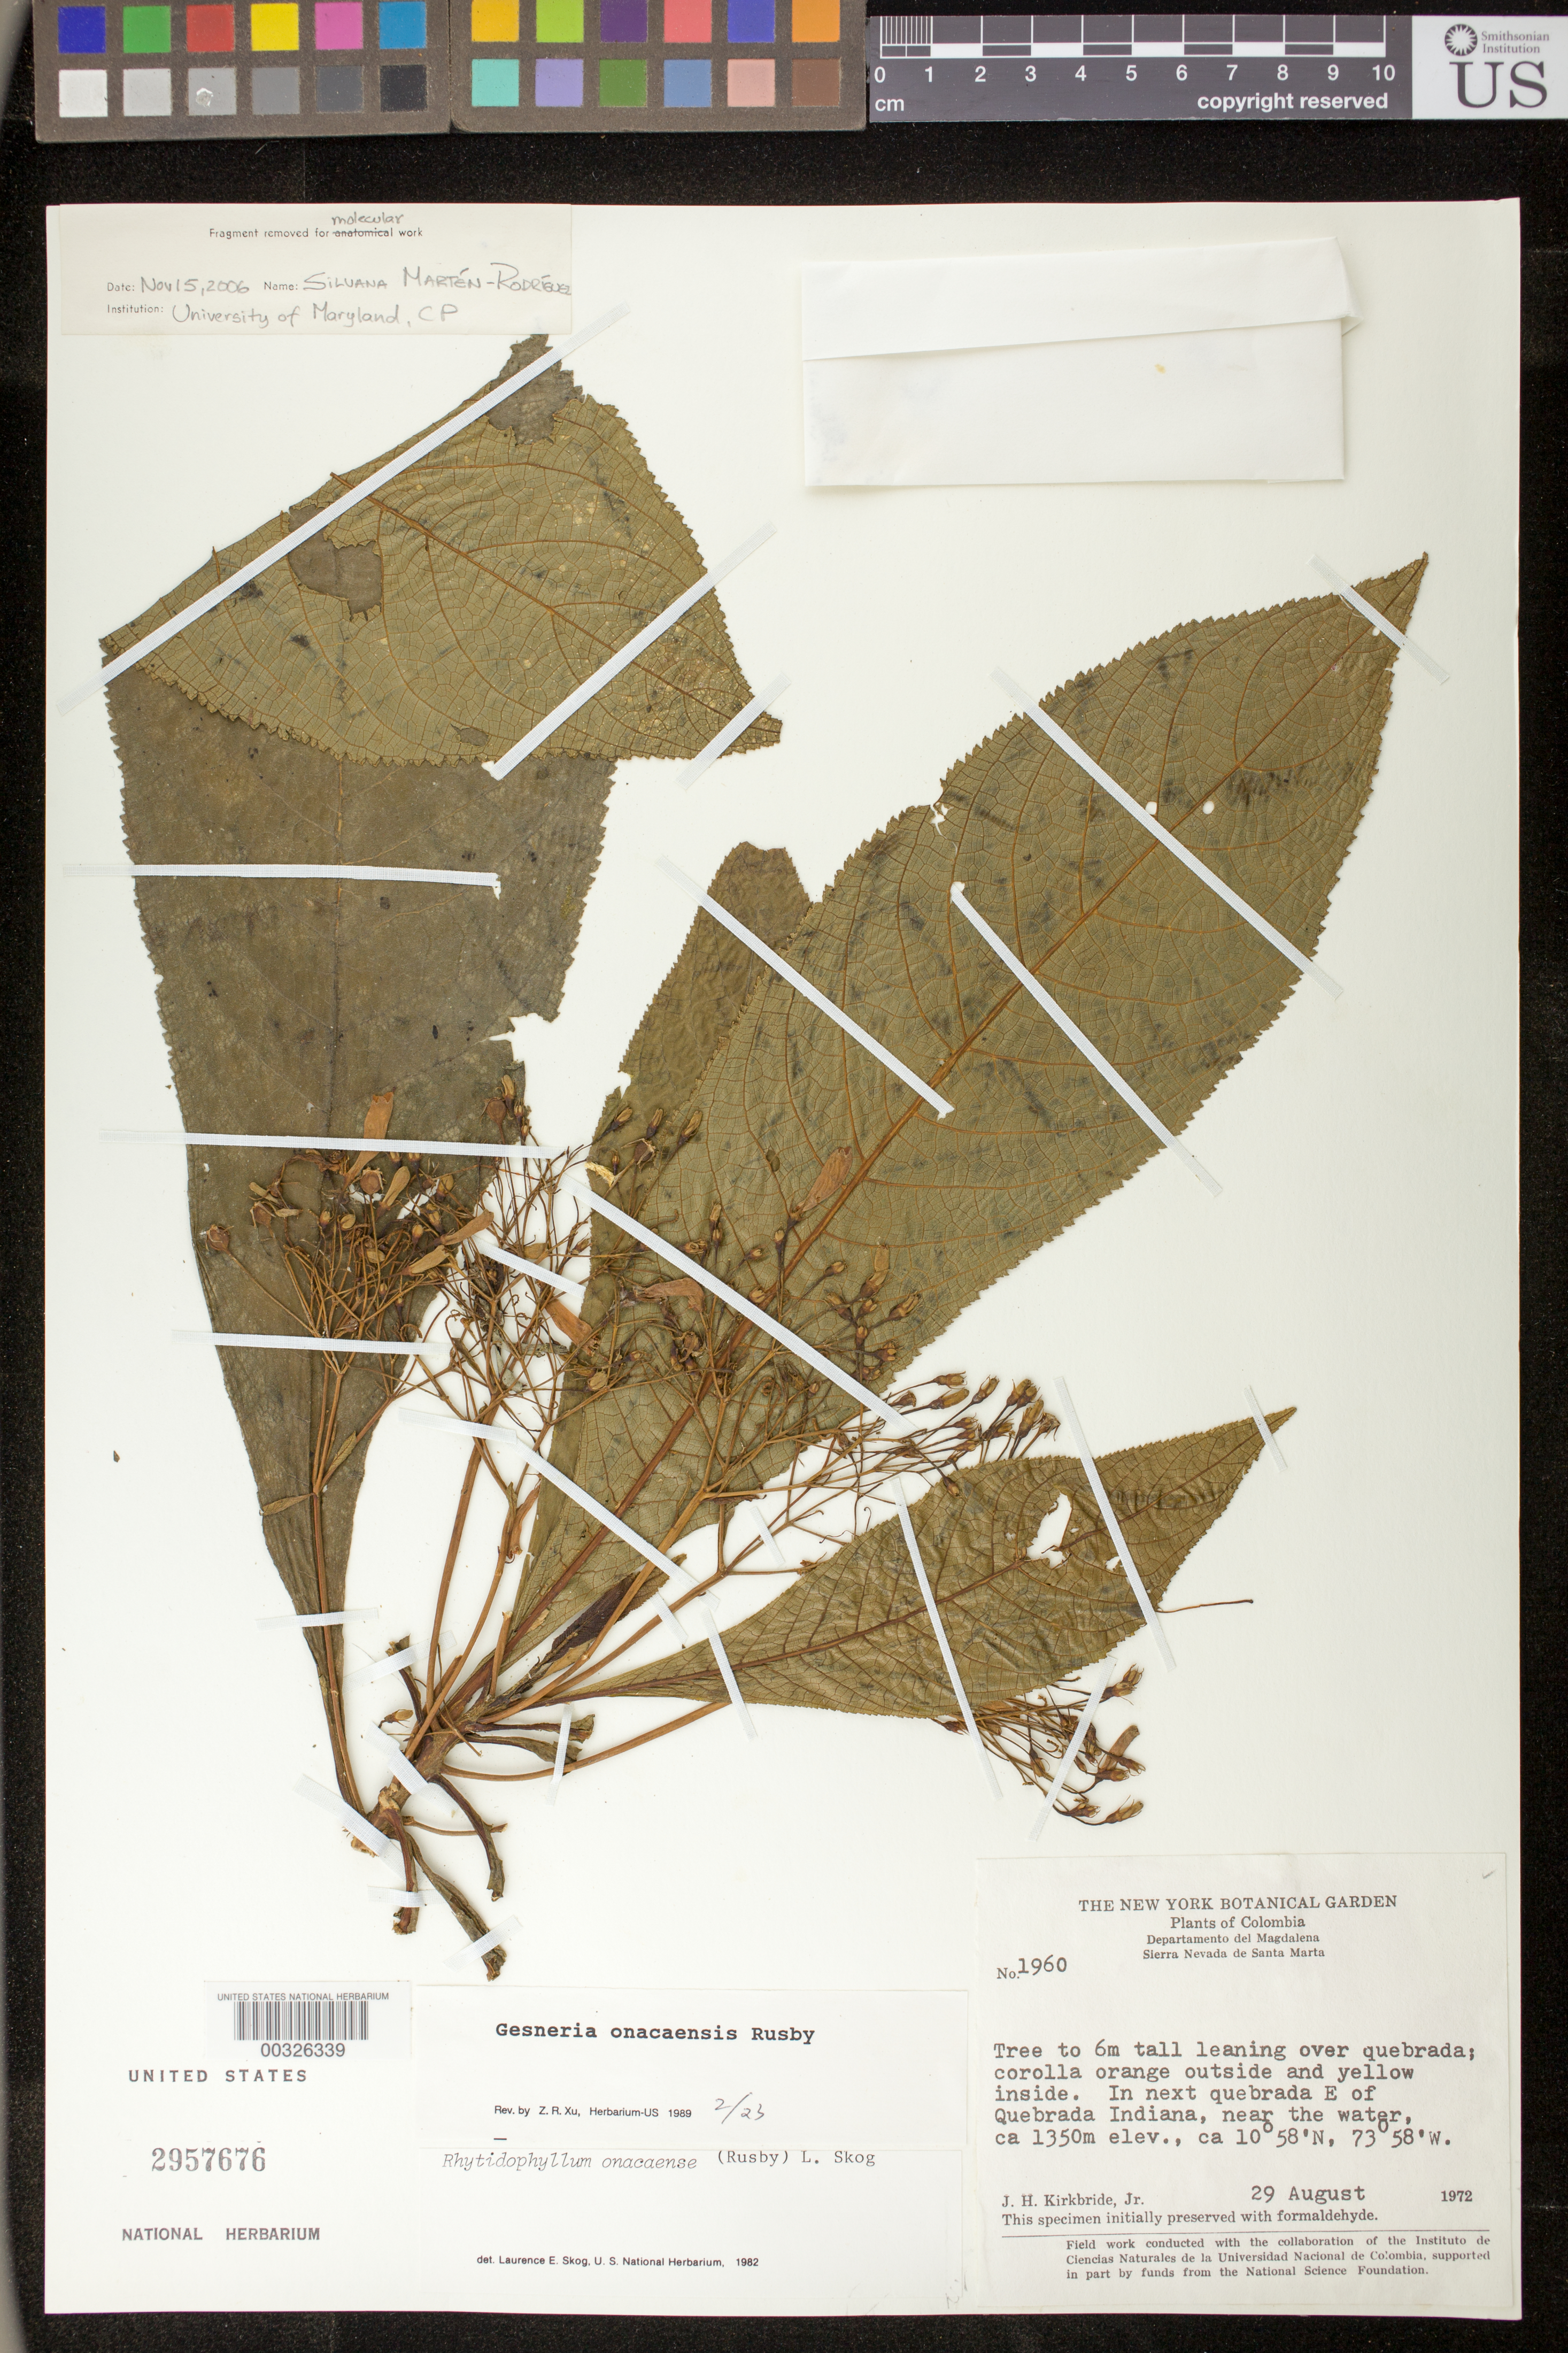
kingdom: Plantae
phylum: Tracheophyta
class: Magnoliopsida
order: Lamiales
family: Gesneriaceae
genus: Gesneria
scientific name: Gesneria onacaensis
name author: Rusby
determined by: Xu, Z. R.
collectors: J. H. Kirkbride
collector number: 1960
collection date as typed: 29 Aug 1972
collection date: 1972-08-29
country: Colombia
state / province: Magdalena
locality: Sierra Nevada de Santa Marta, in next quebrada E of Quebrada Indiana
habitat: Leaning over quebrada, near the water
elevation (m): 1350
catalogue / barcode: US 2957676